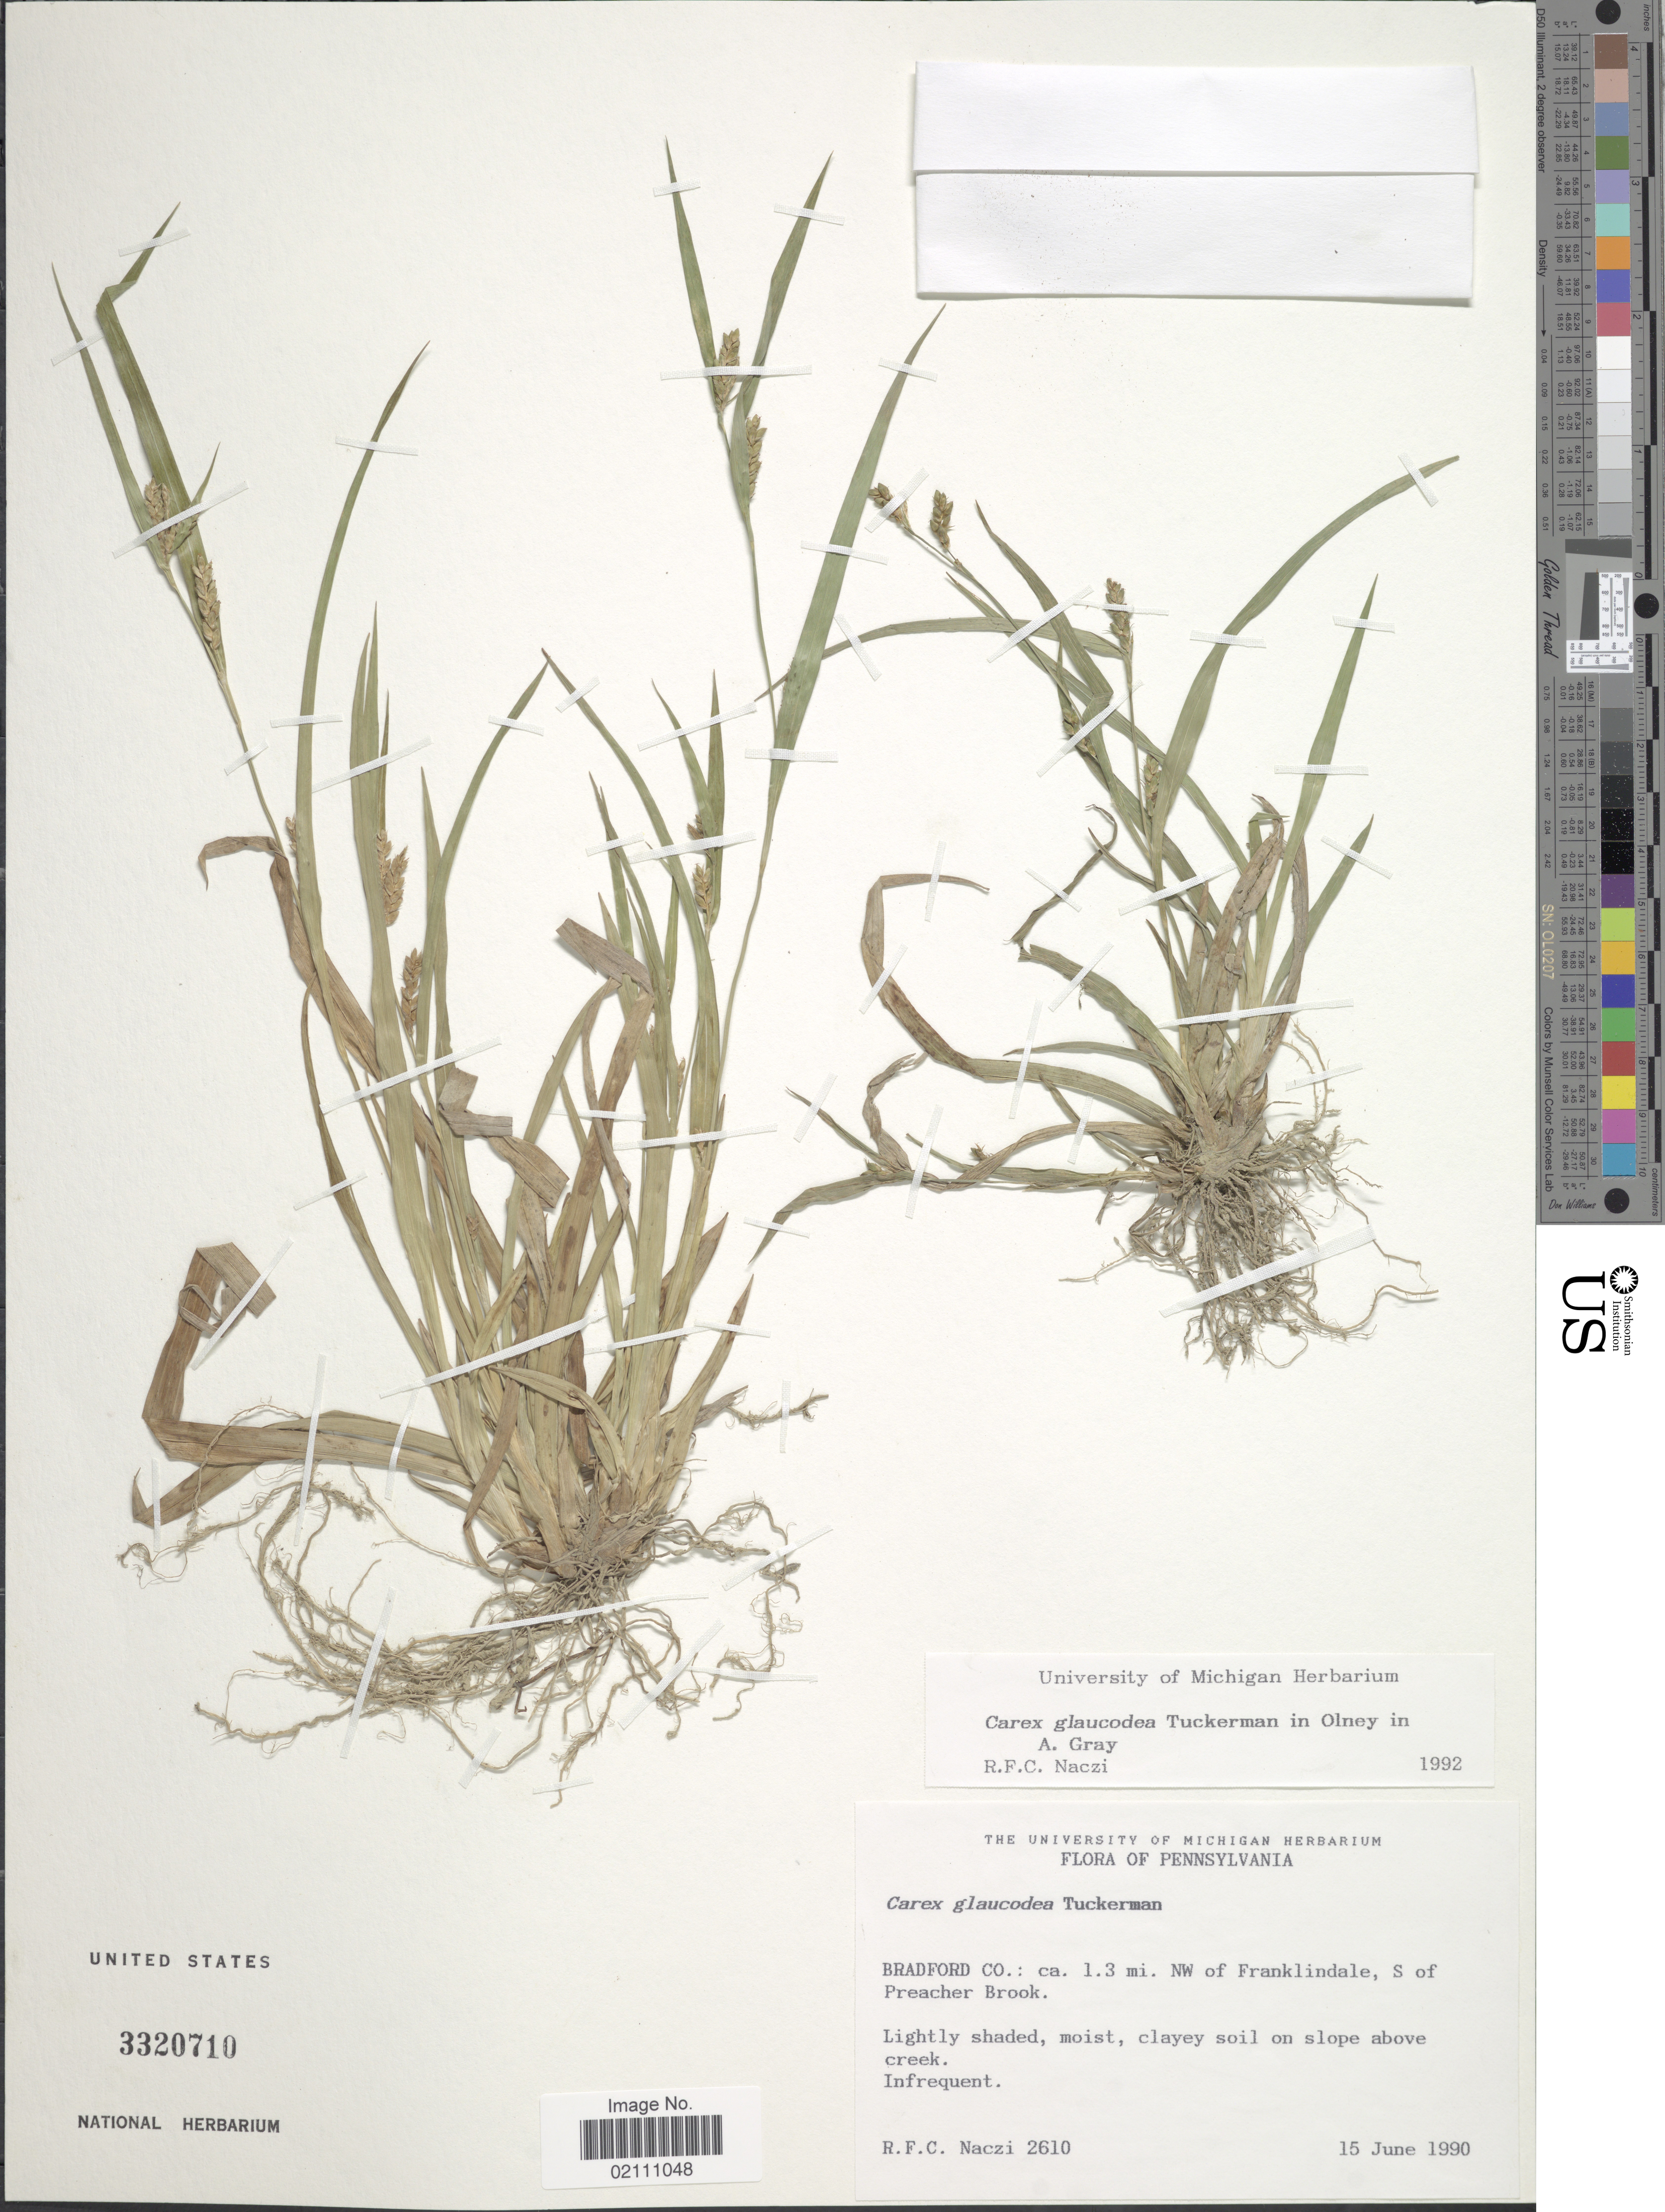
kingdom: Plantae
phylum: Tracheophyta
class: Liliopsida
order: Poales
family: Cyperaceae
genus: Carex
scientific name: Carex glaucodea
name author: Tuck. ex Olney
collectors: R. F. C. Naczi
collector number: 2610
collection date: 1990-06-15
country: United States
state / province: Pennsylvania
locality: Bradford Co.: 1.3 mi. NW of Franklindale, S of Preacher Brook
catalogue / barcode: US 3320710